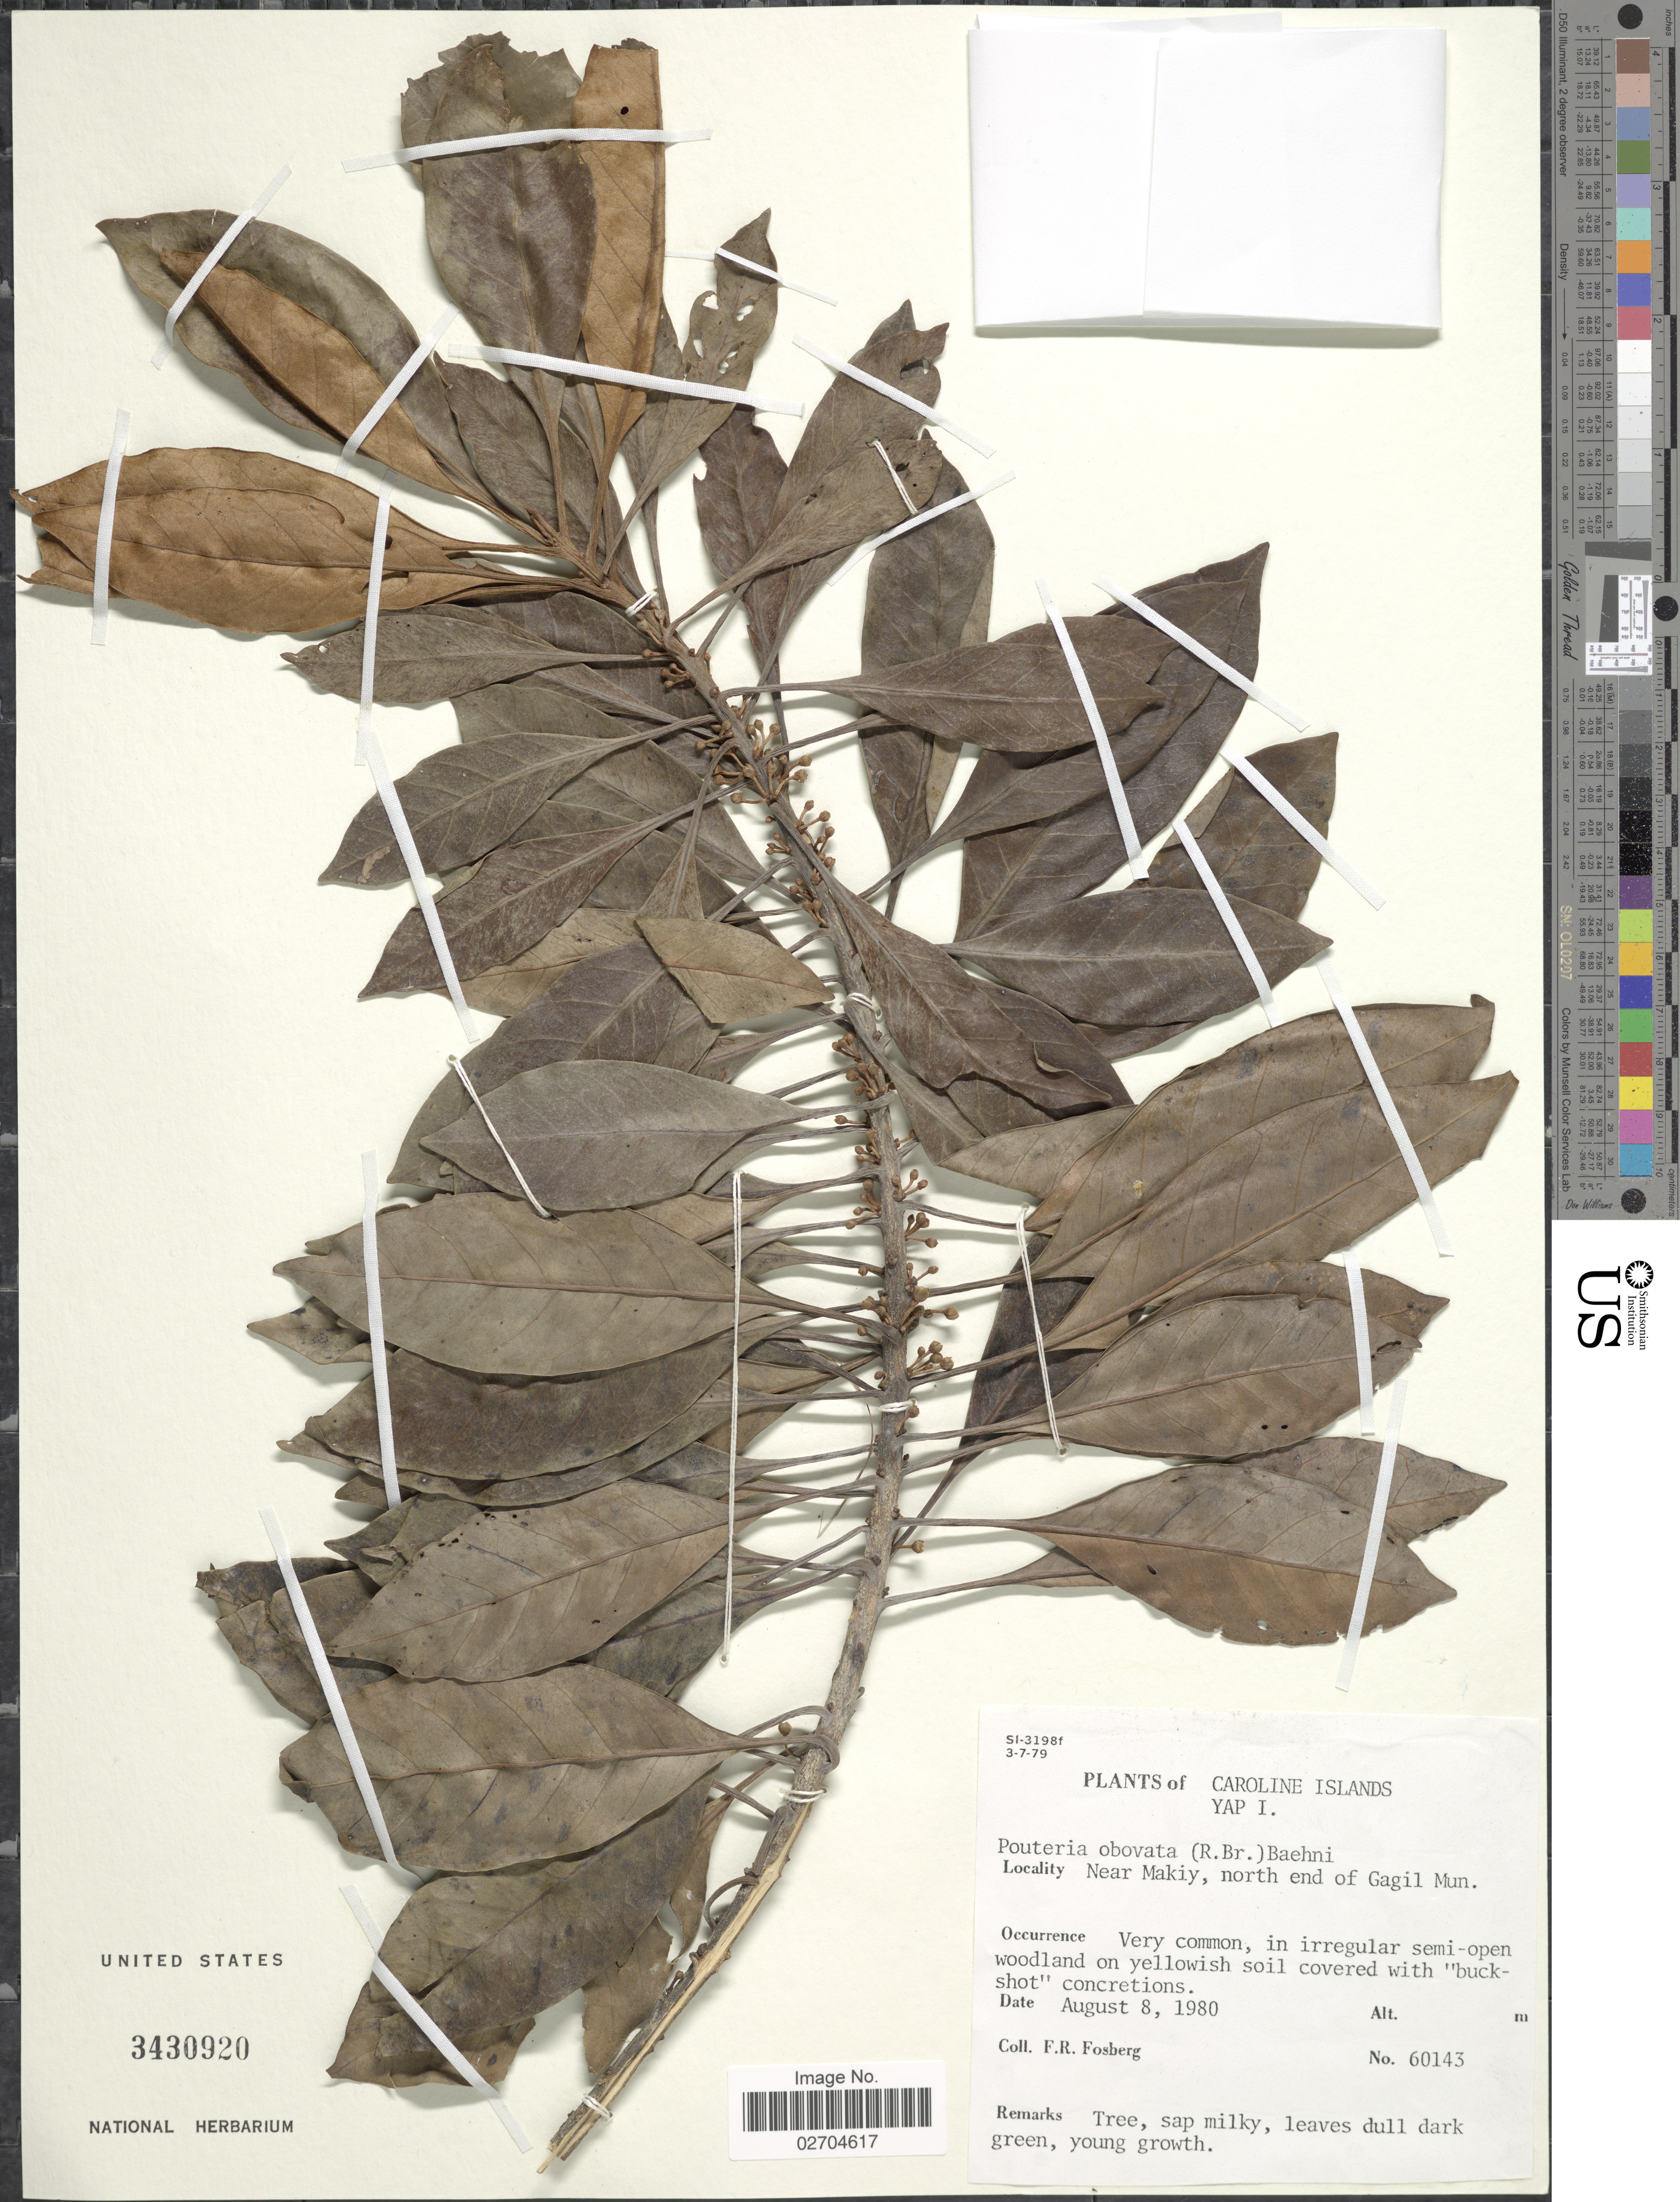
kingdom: Plantae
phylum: Tracheophyta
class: Magnoliopsida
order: Ericales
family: Sapotaceae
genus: Planchonella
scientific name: Planchonella obovata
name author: (R. Br.) Pierre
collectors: F. R. Fosberg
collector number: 60143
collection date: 1980-08-08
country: Micronesia, Federated States of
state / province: Yap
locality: Caroline Islands. Yap I. Near Maiky, north end of Gagil Mun.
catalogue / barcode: US 3430920